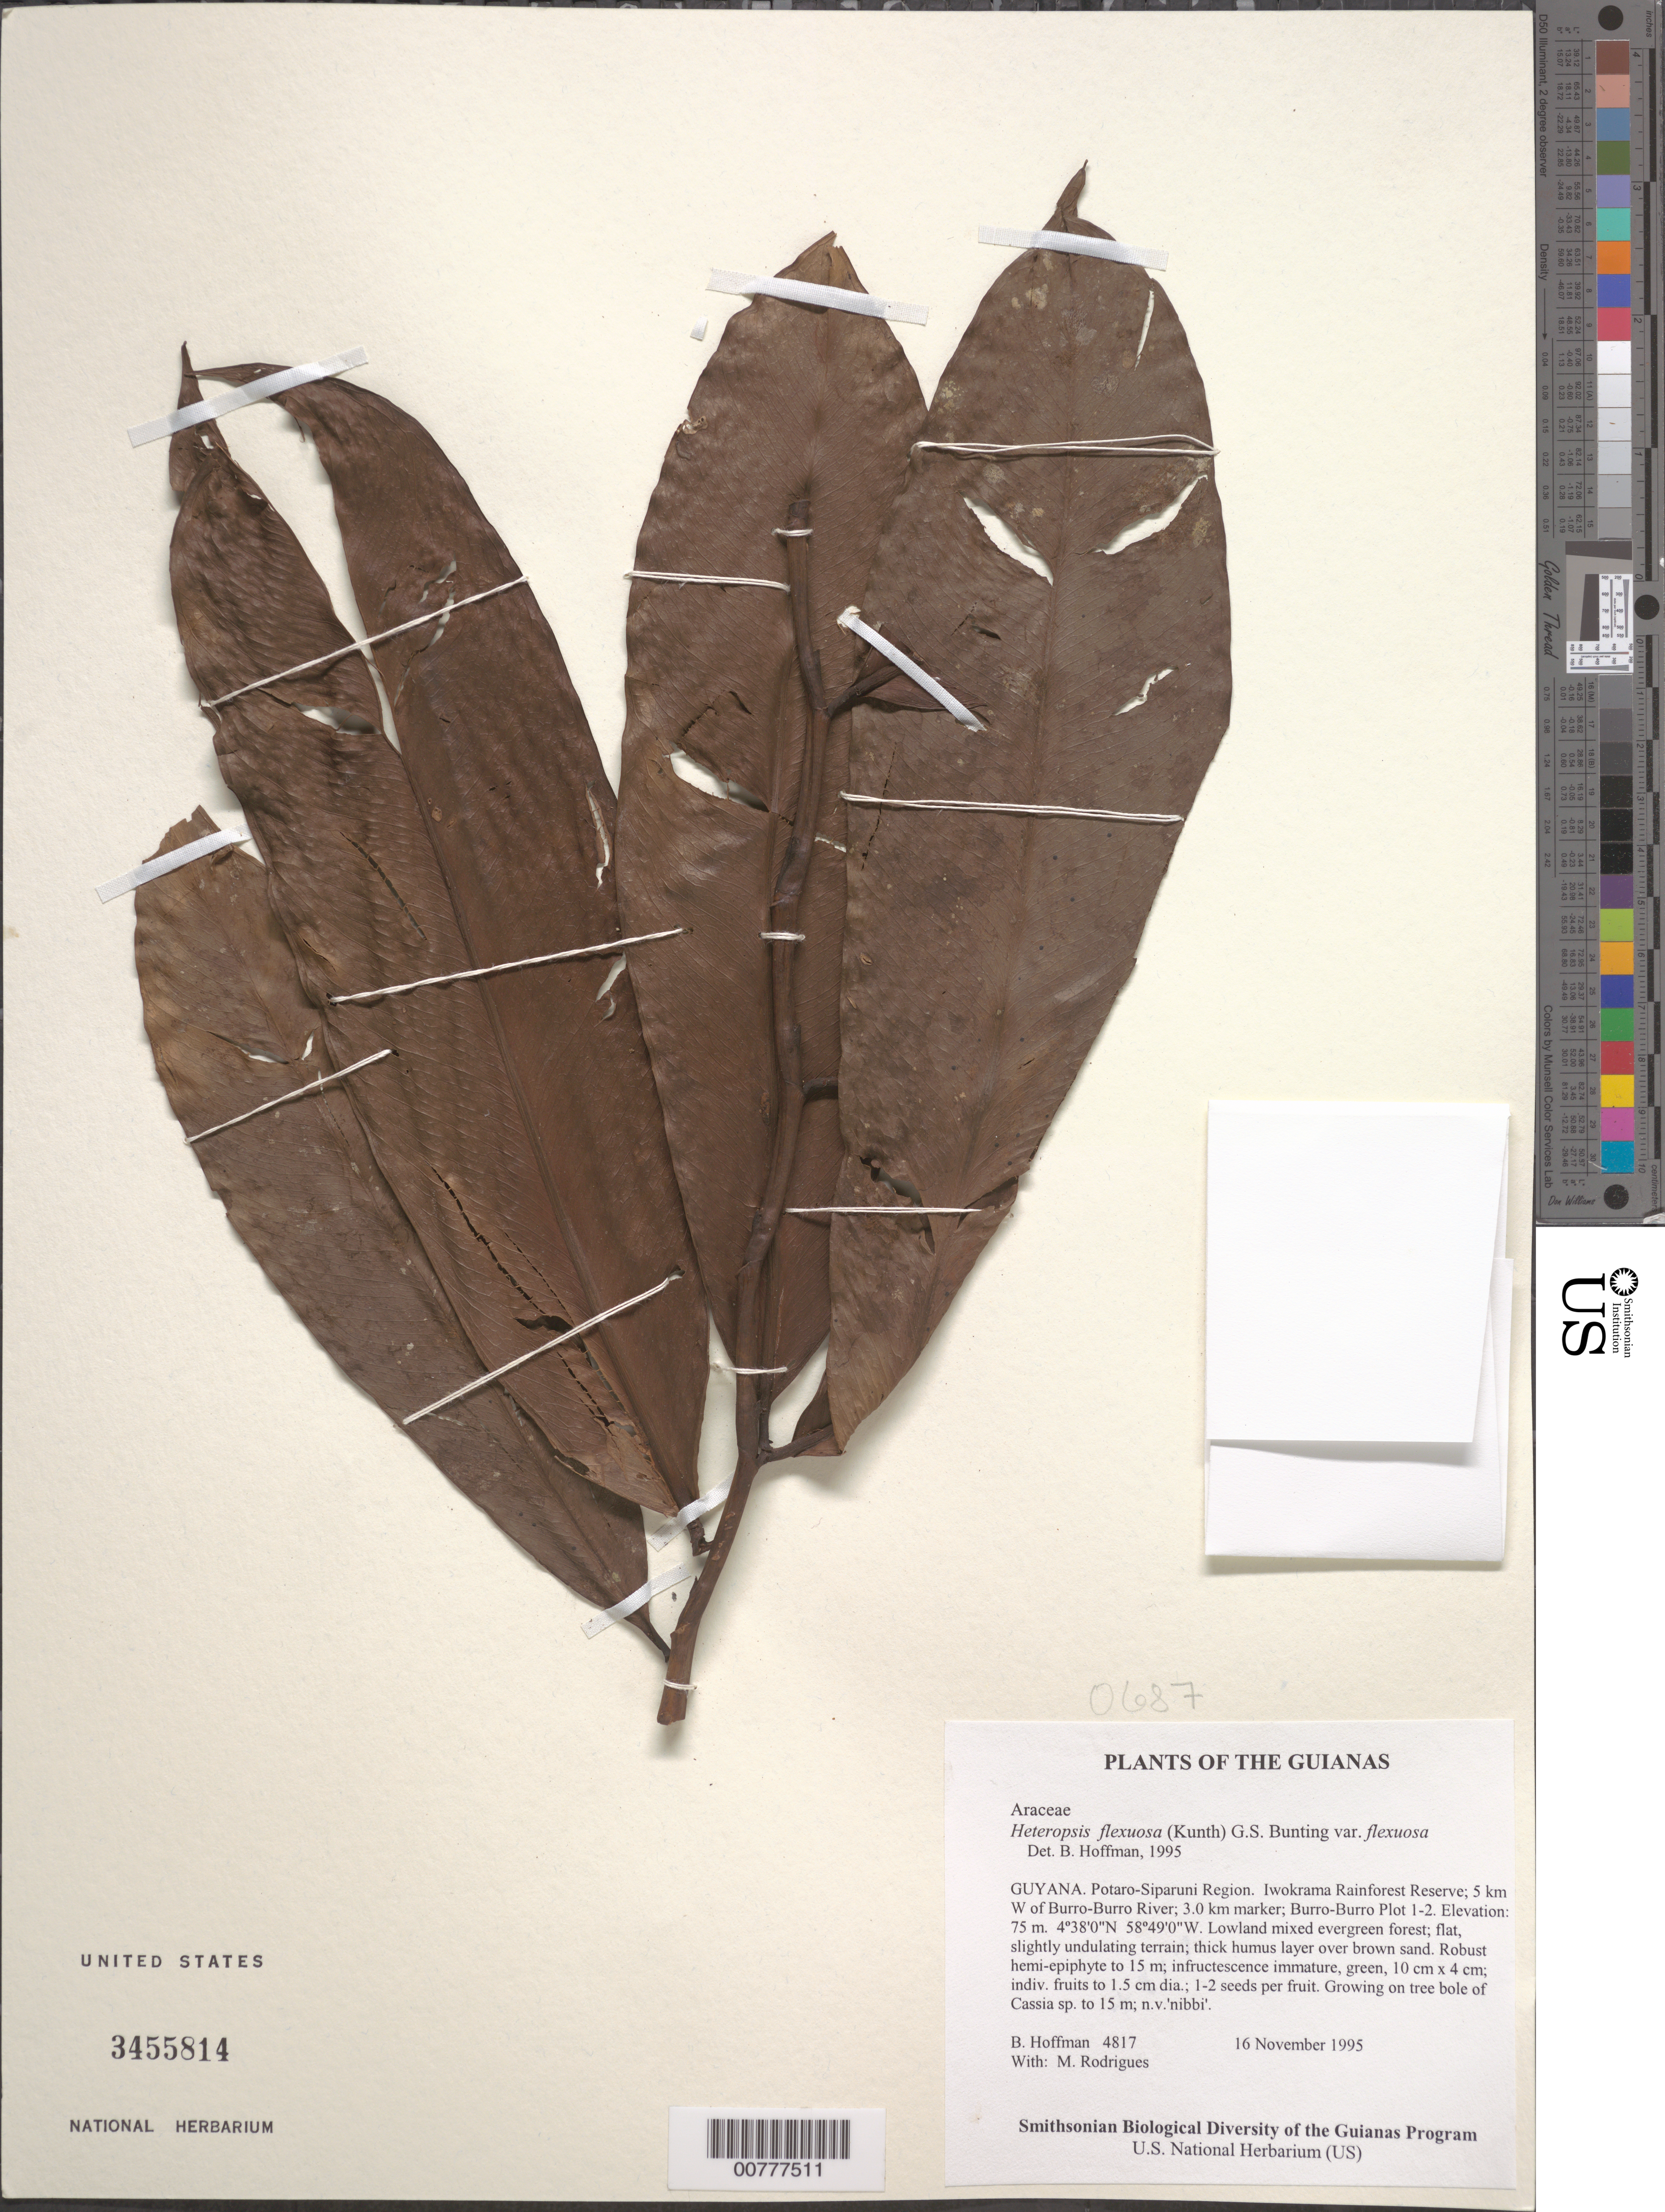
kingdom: Plantae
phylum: Tracheophyta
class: Liliopsida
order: Alismatales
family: Araceae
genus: Heteropsis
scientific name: Heteropsis flexuosa var. flexuosa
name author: (Kunth) G.S. Bunting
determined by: Hoffman, B.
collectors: B. Hoffman & M. T. Rodrigues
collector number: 4817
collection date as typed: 16 November 1995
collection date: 1995-11-16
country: Guyana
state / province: Potaro-Siparuni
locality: Iwokrama Rainforest Reserve; 5 km cut line W of Burro-Burro River; 3.0 km marker. Burro-Burro Plot 1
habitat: Lowland mixed evergreen forest; flat, slightly undulating terrain; thick humus layer over brown sand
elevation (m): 75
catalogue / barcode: US 3455814